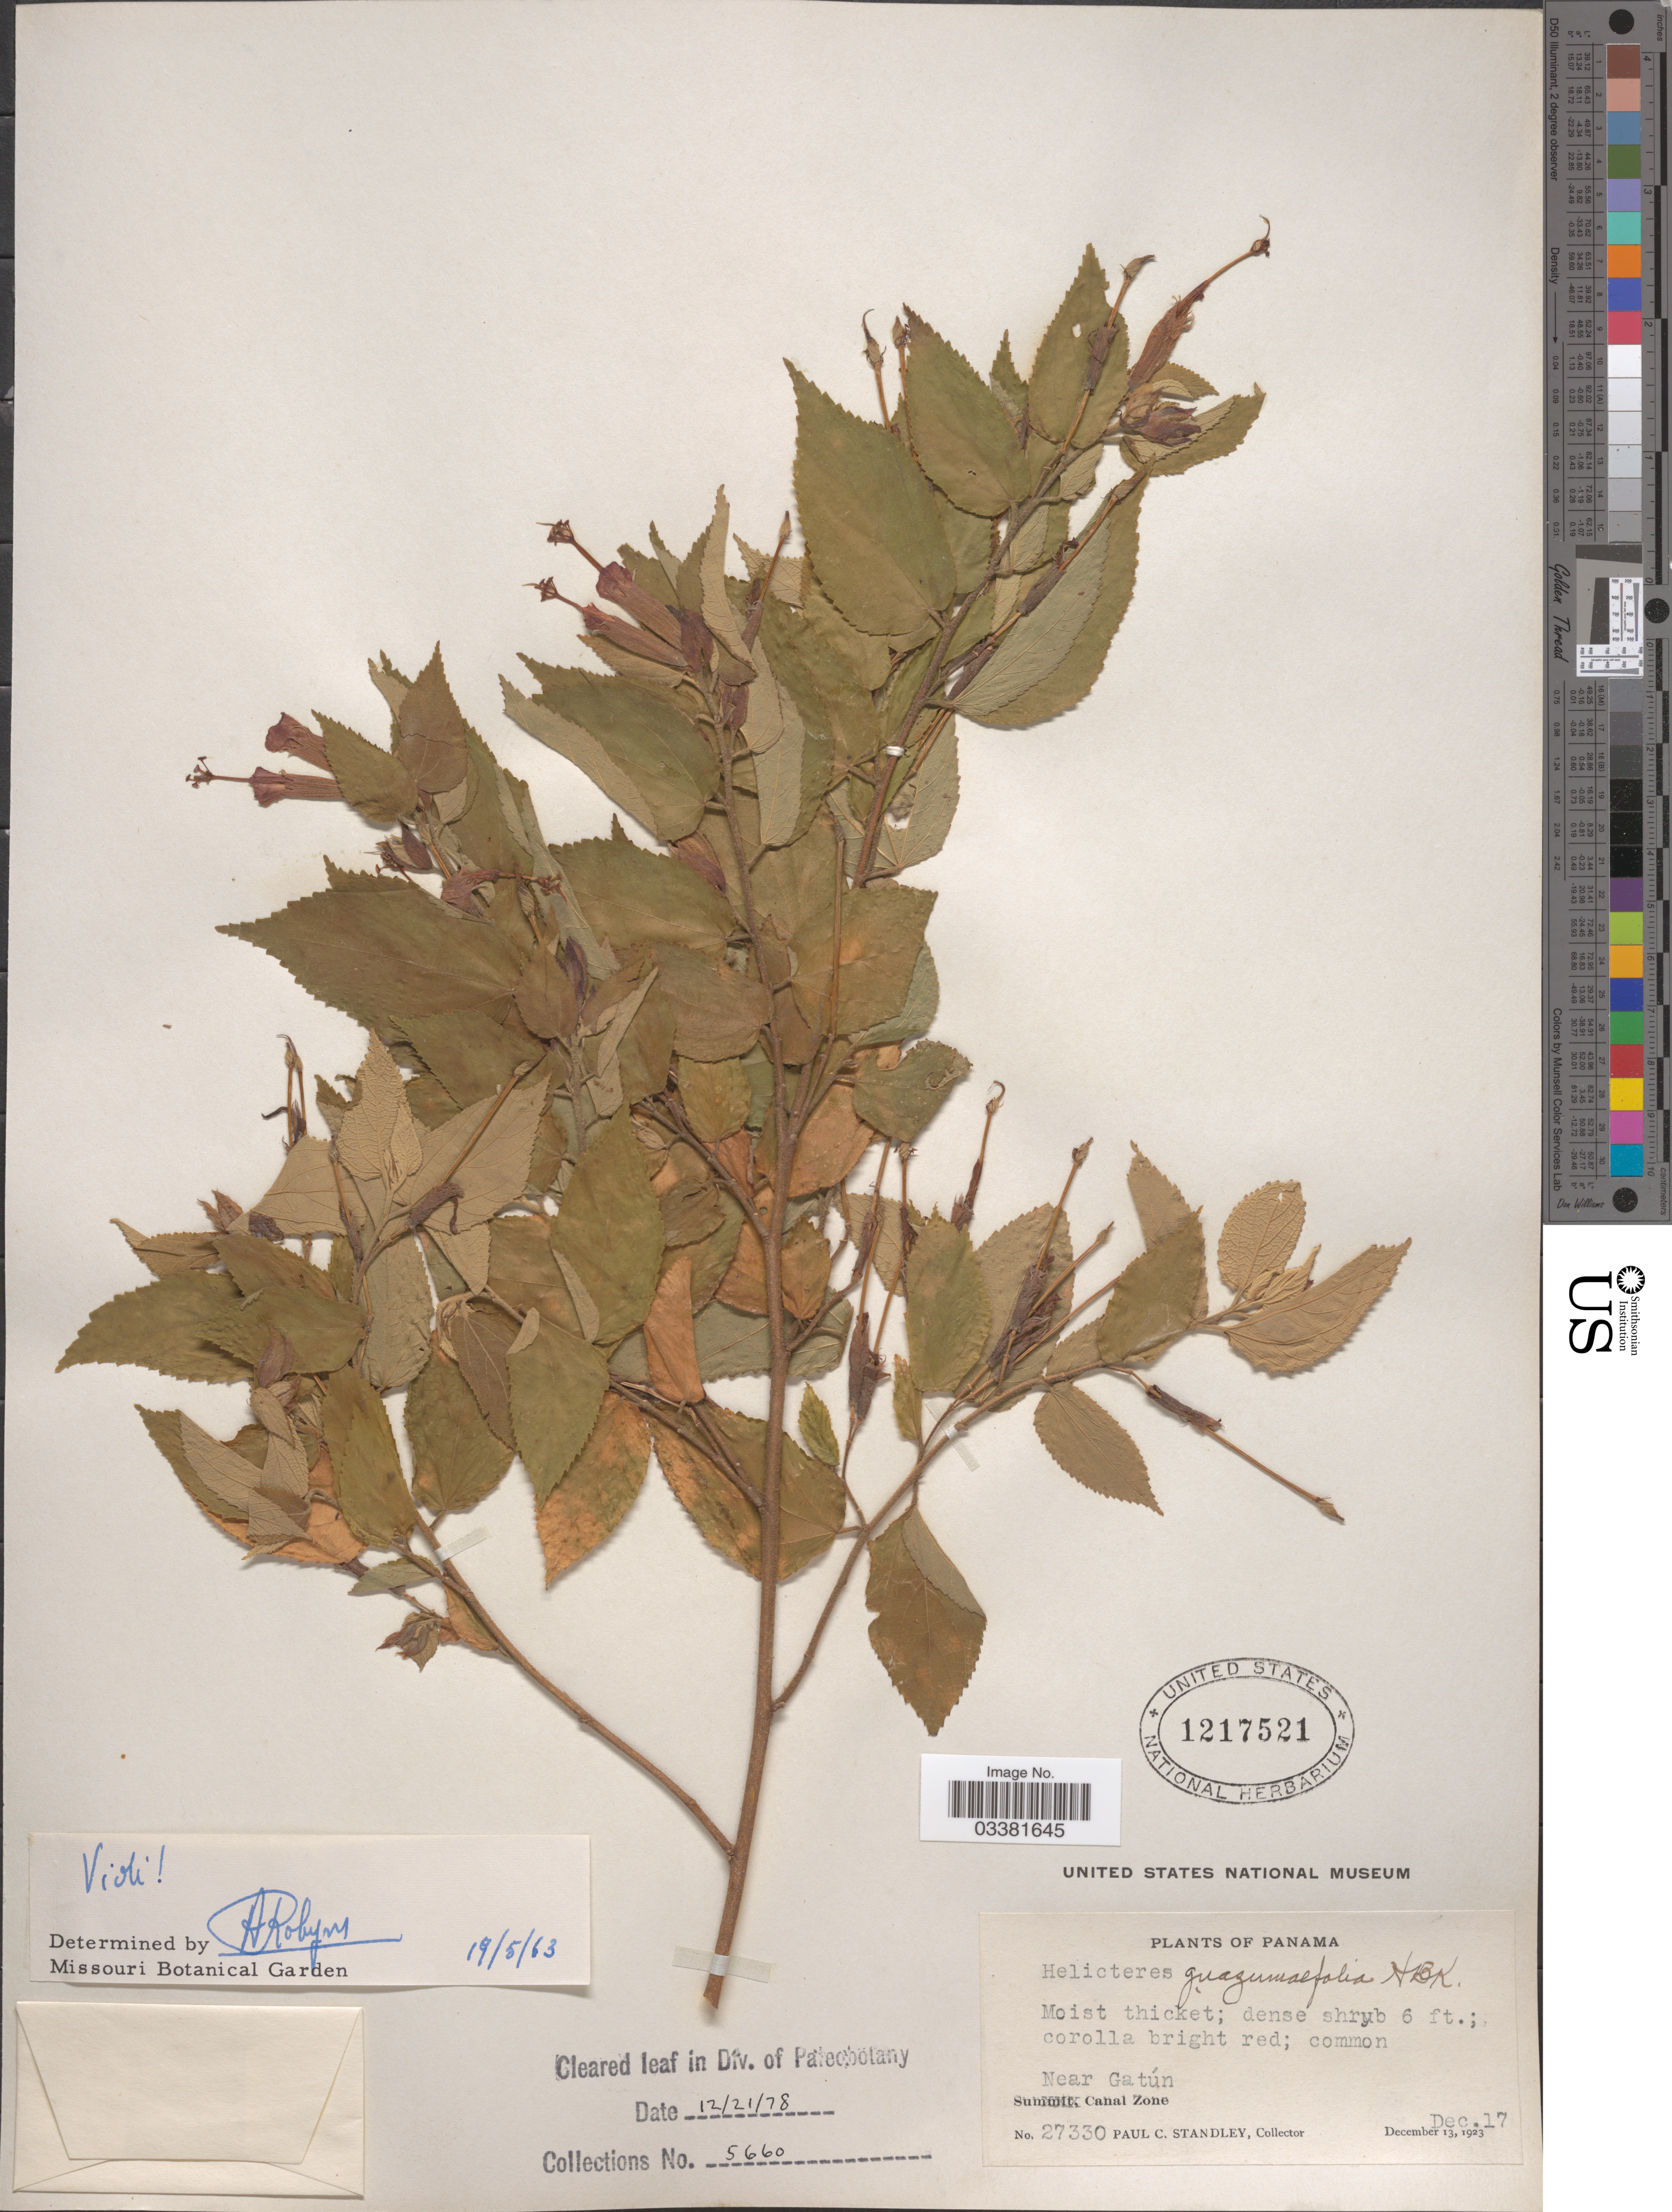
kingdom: Plantae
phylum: Tracheophyta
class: Magnoliopsida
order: Malvales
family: Malvaceae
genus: Helicteres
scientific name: Helicteres guazumifolia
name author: Kunth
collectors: P. C. Standley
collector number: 27330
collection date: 1923-12-13/1923-12-17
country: Panama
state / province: Colón / Panamá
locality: Near Gatún, Canal Zone.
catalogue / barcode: US 1217521